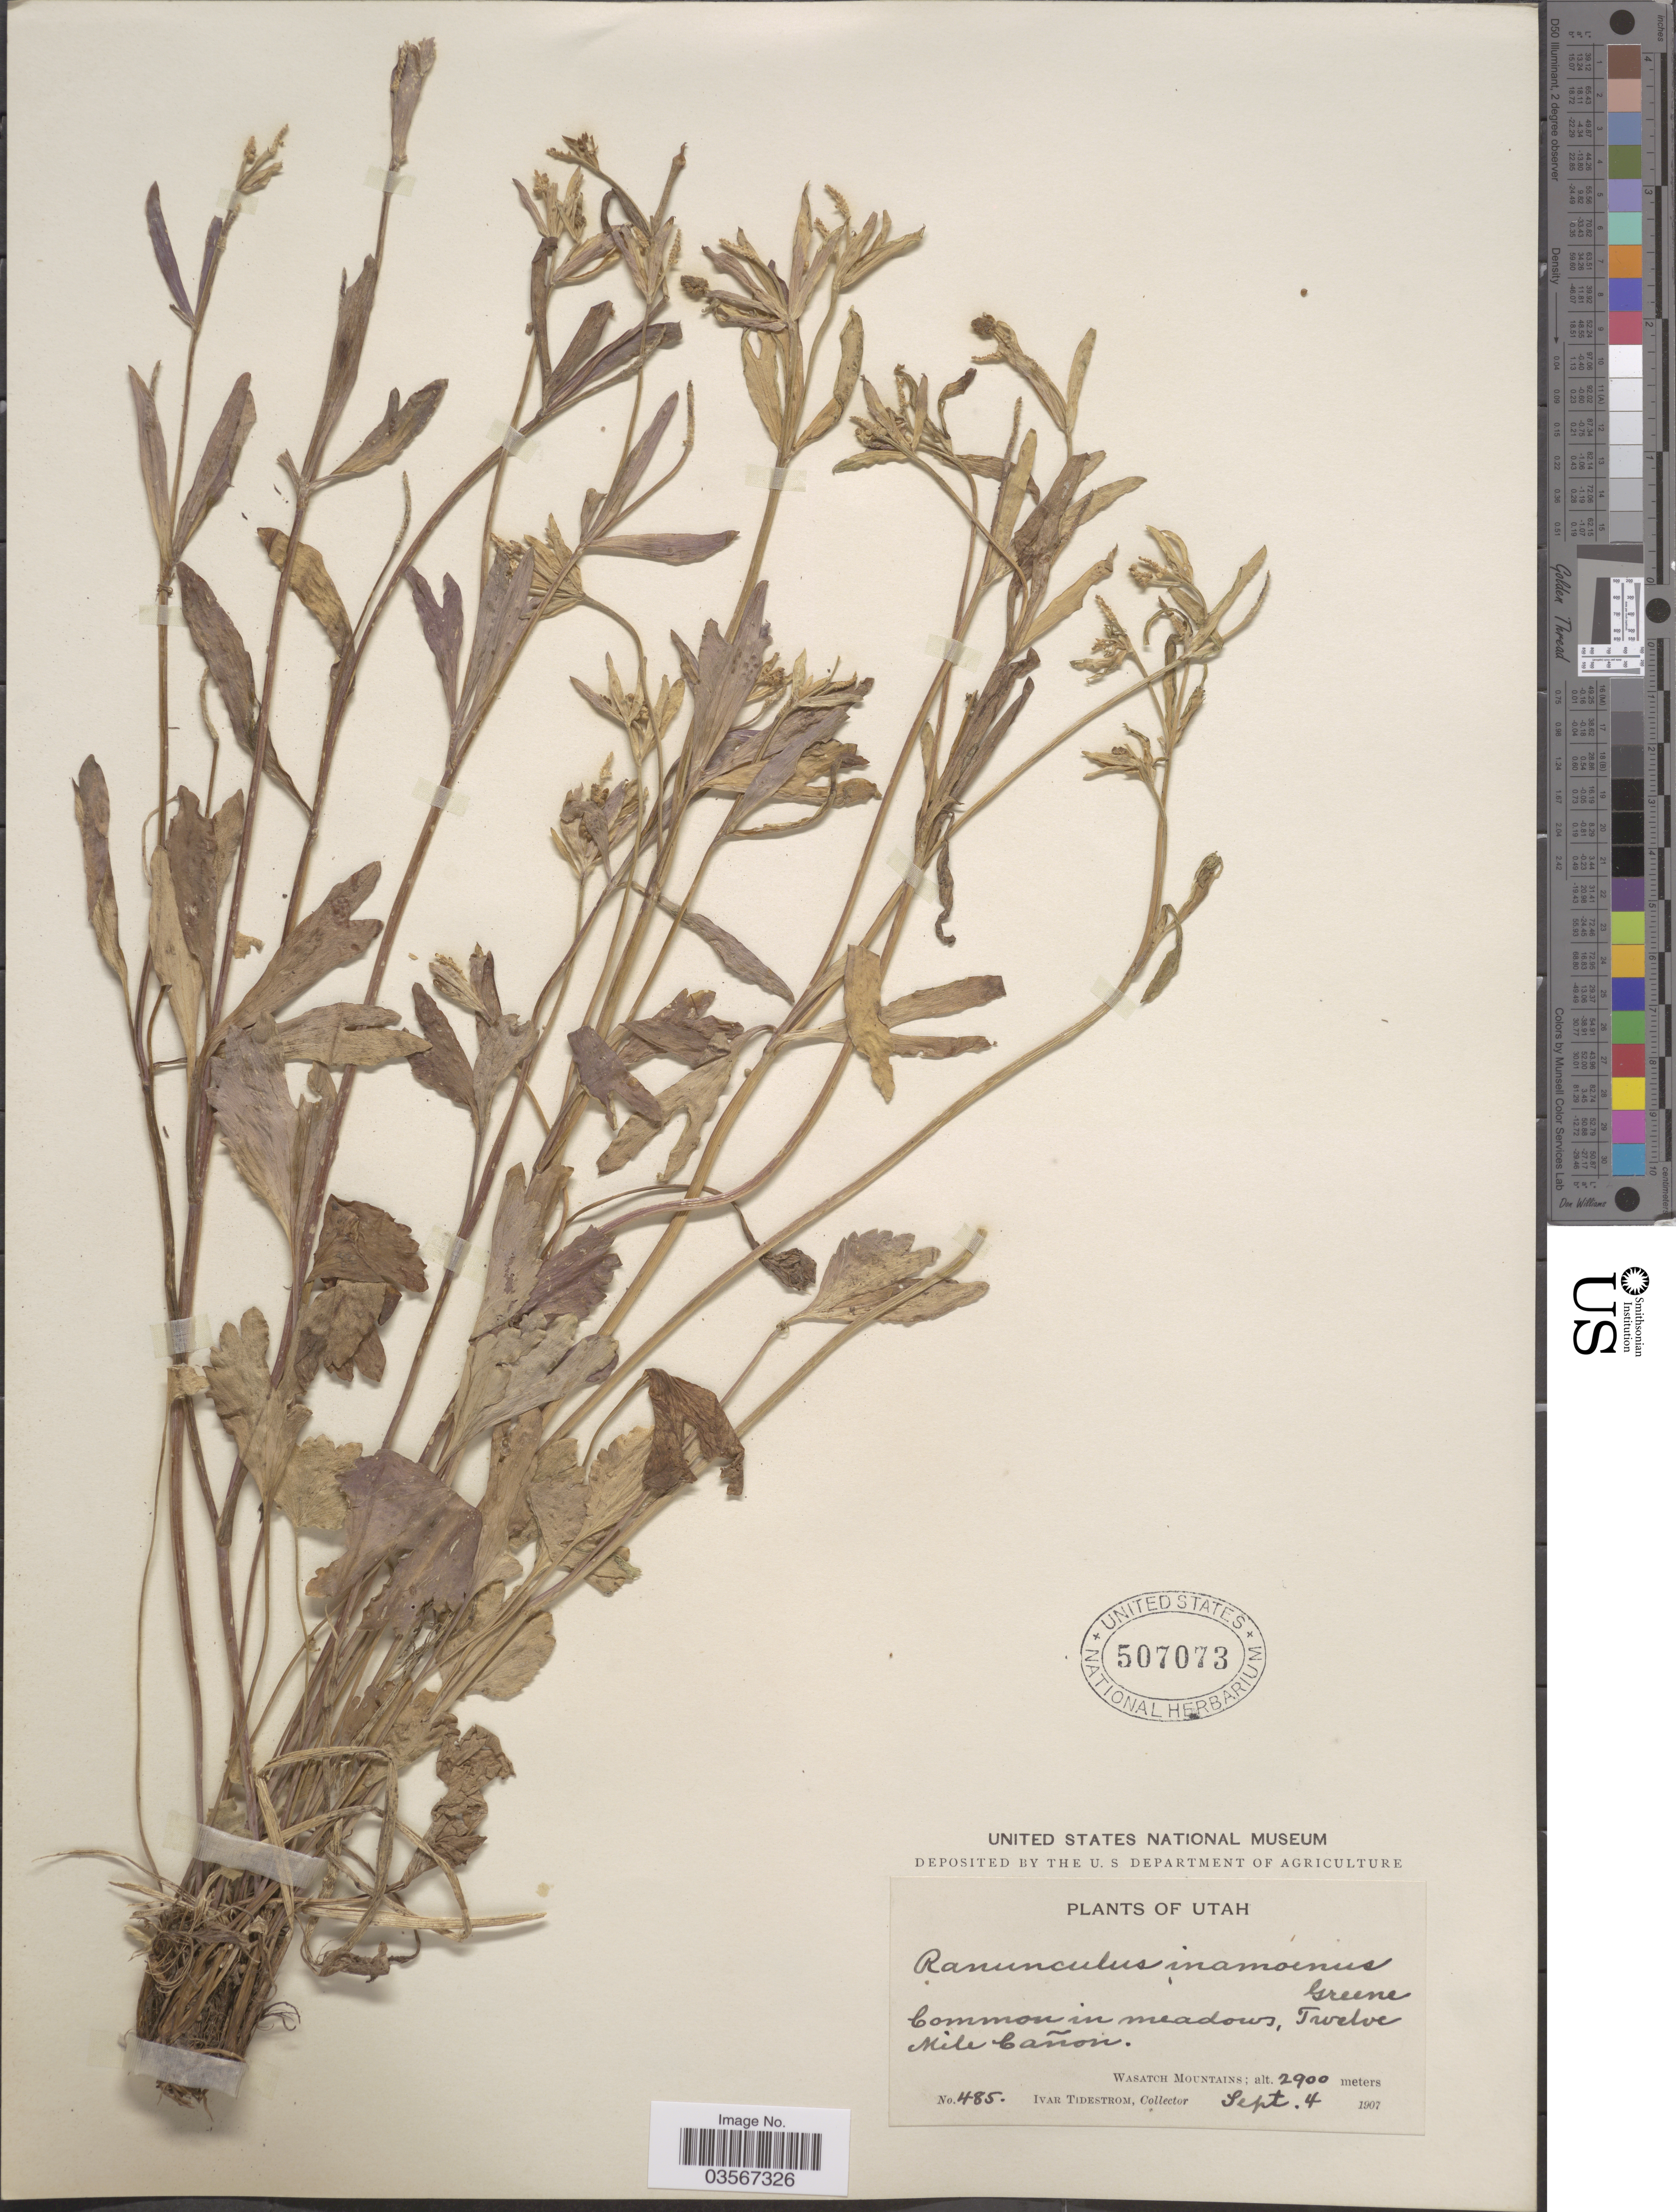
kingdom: Plantae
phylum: Tracheophyta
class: Magnoliopsida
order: Ranunculales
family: Ranunculaceae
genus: Ranunculus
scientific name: Ranunculus inamoenus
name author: Greene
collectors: I. F. Tidestrom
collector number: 485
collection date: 1907-09-04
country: United States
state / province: Utah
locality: Twelve Mile Cañon. Wasatch Mountains.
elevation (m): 2900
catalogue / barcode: US 507073